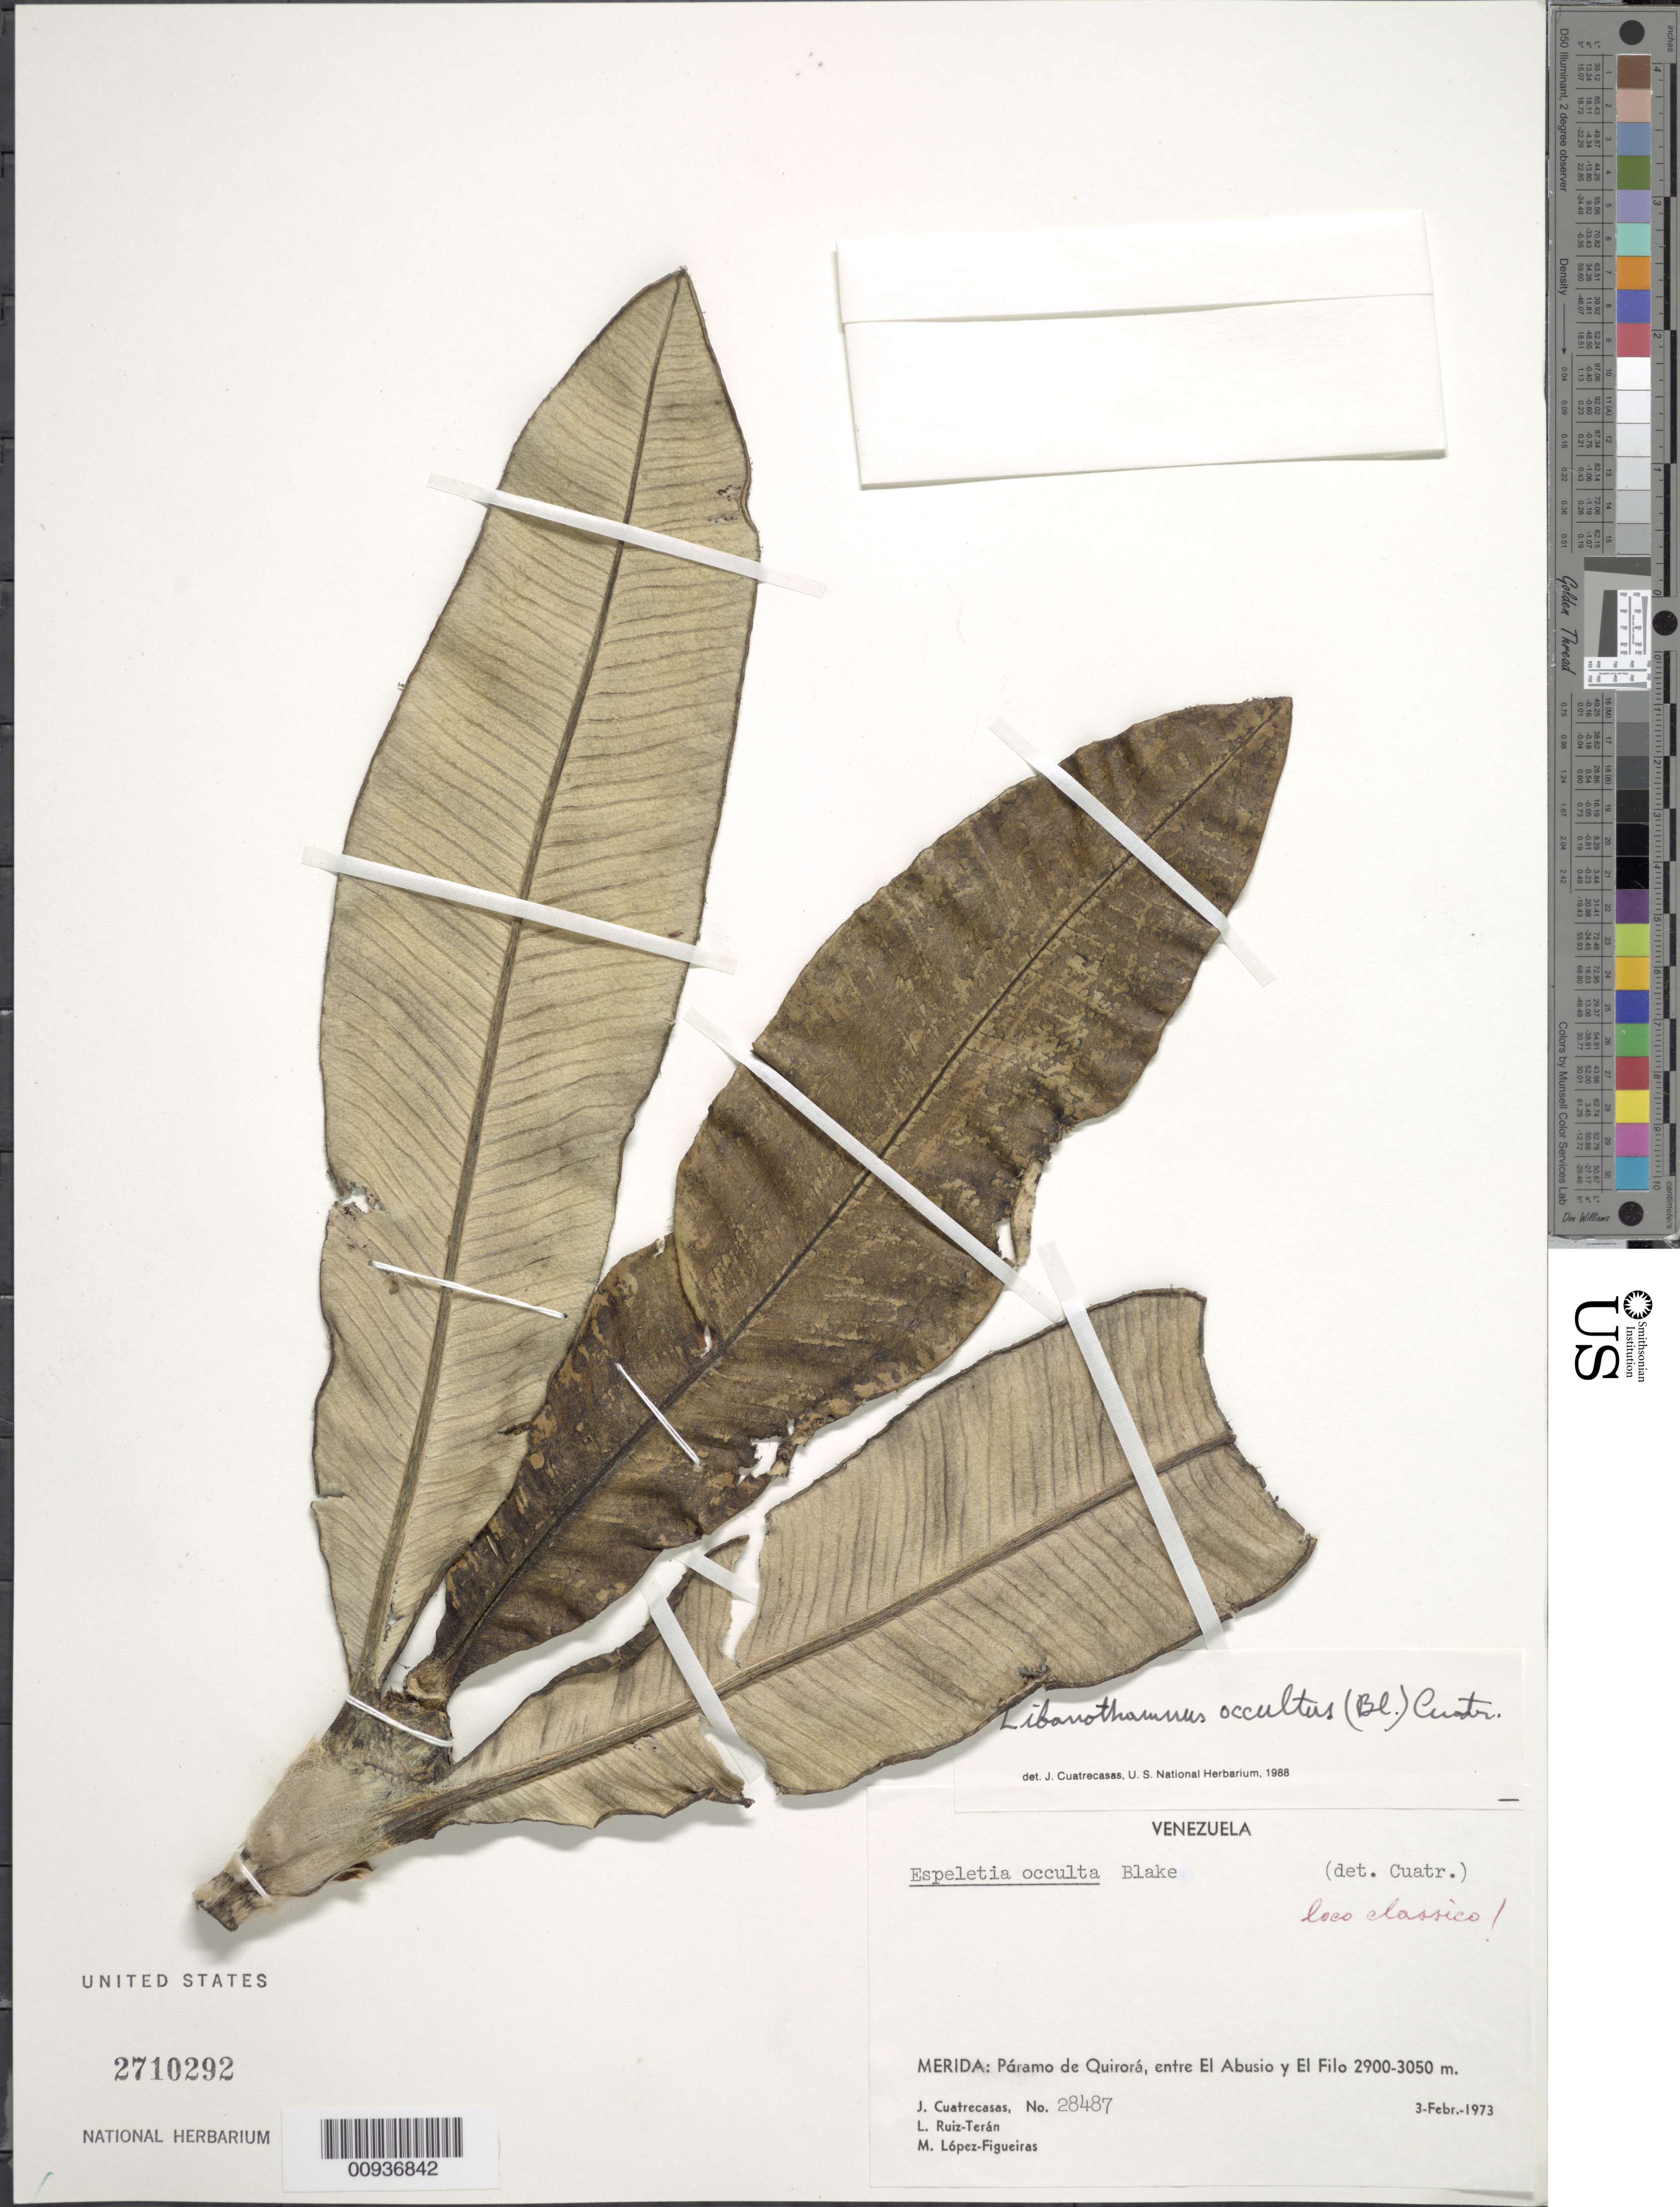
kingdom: Plantae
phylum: Tracheophyta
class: Magnoliopsida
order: Asterales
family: Asteraceae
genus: Libanothamnus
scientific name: Libanothamnus occultus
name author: (S.F. Blake) Cuatrec.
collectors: J. Cuatrecasas, L. E. Ruíz-Terán & M. López Figueiras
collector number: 28487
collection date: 1973-02-03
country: Venezuela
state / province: Mérida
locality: Paramo de Quirora, entre El Abusio y El Filo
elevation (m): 2900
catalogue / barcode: US 2710292